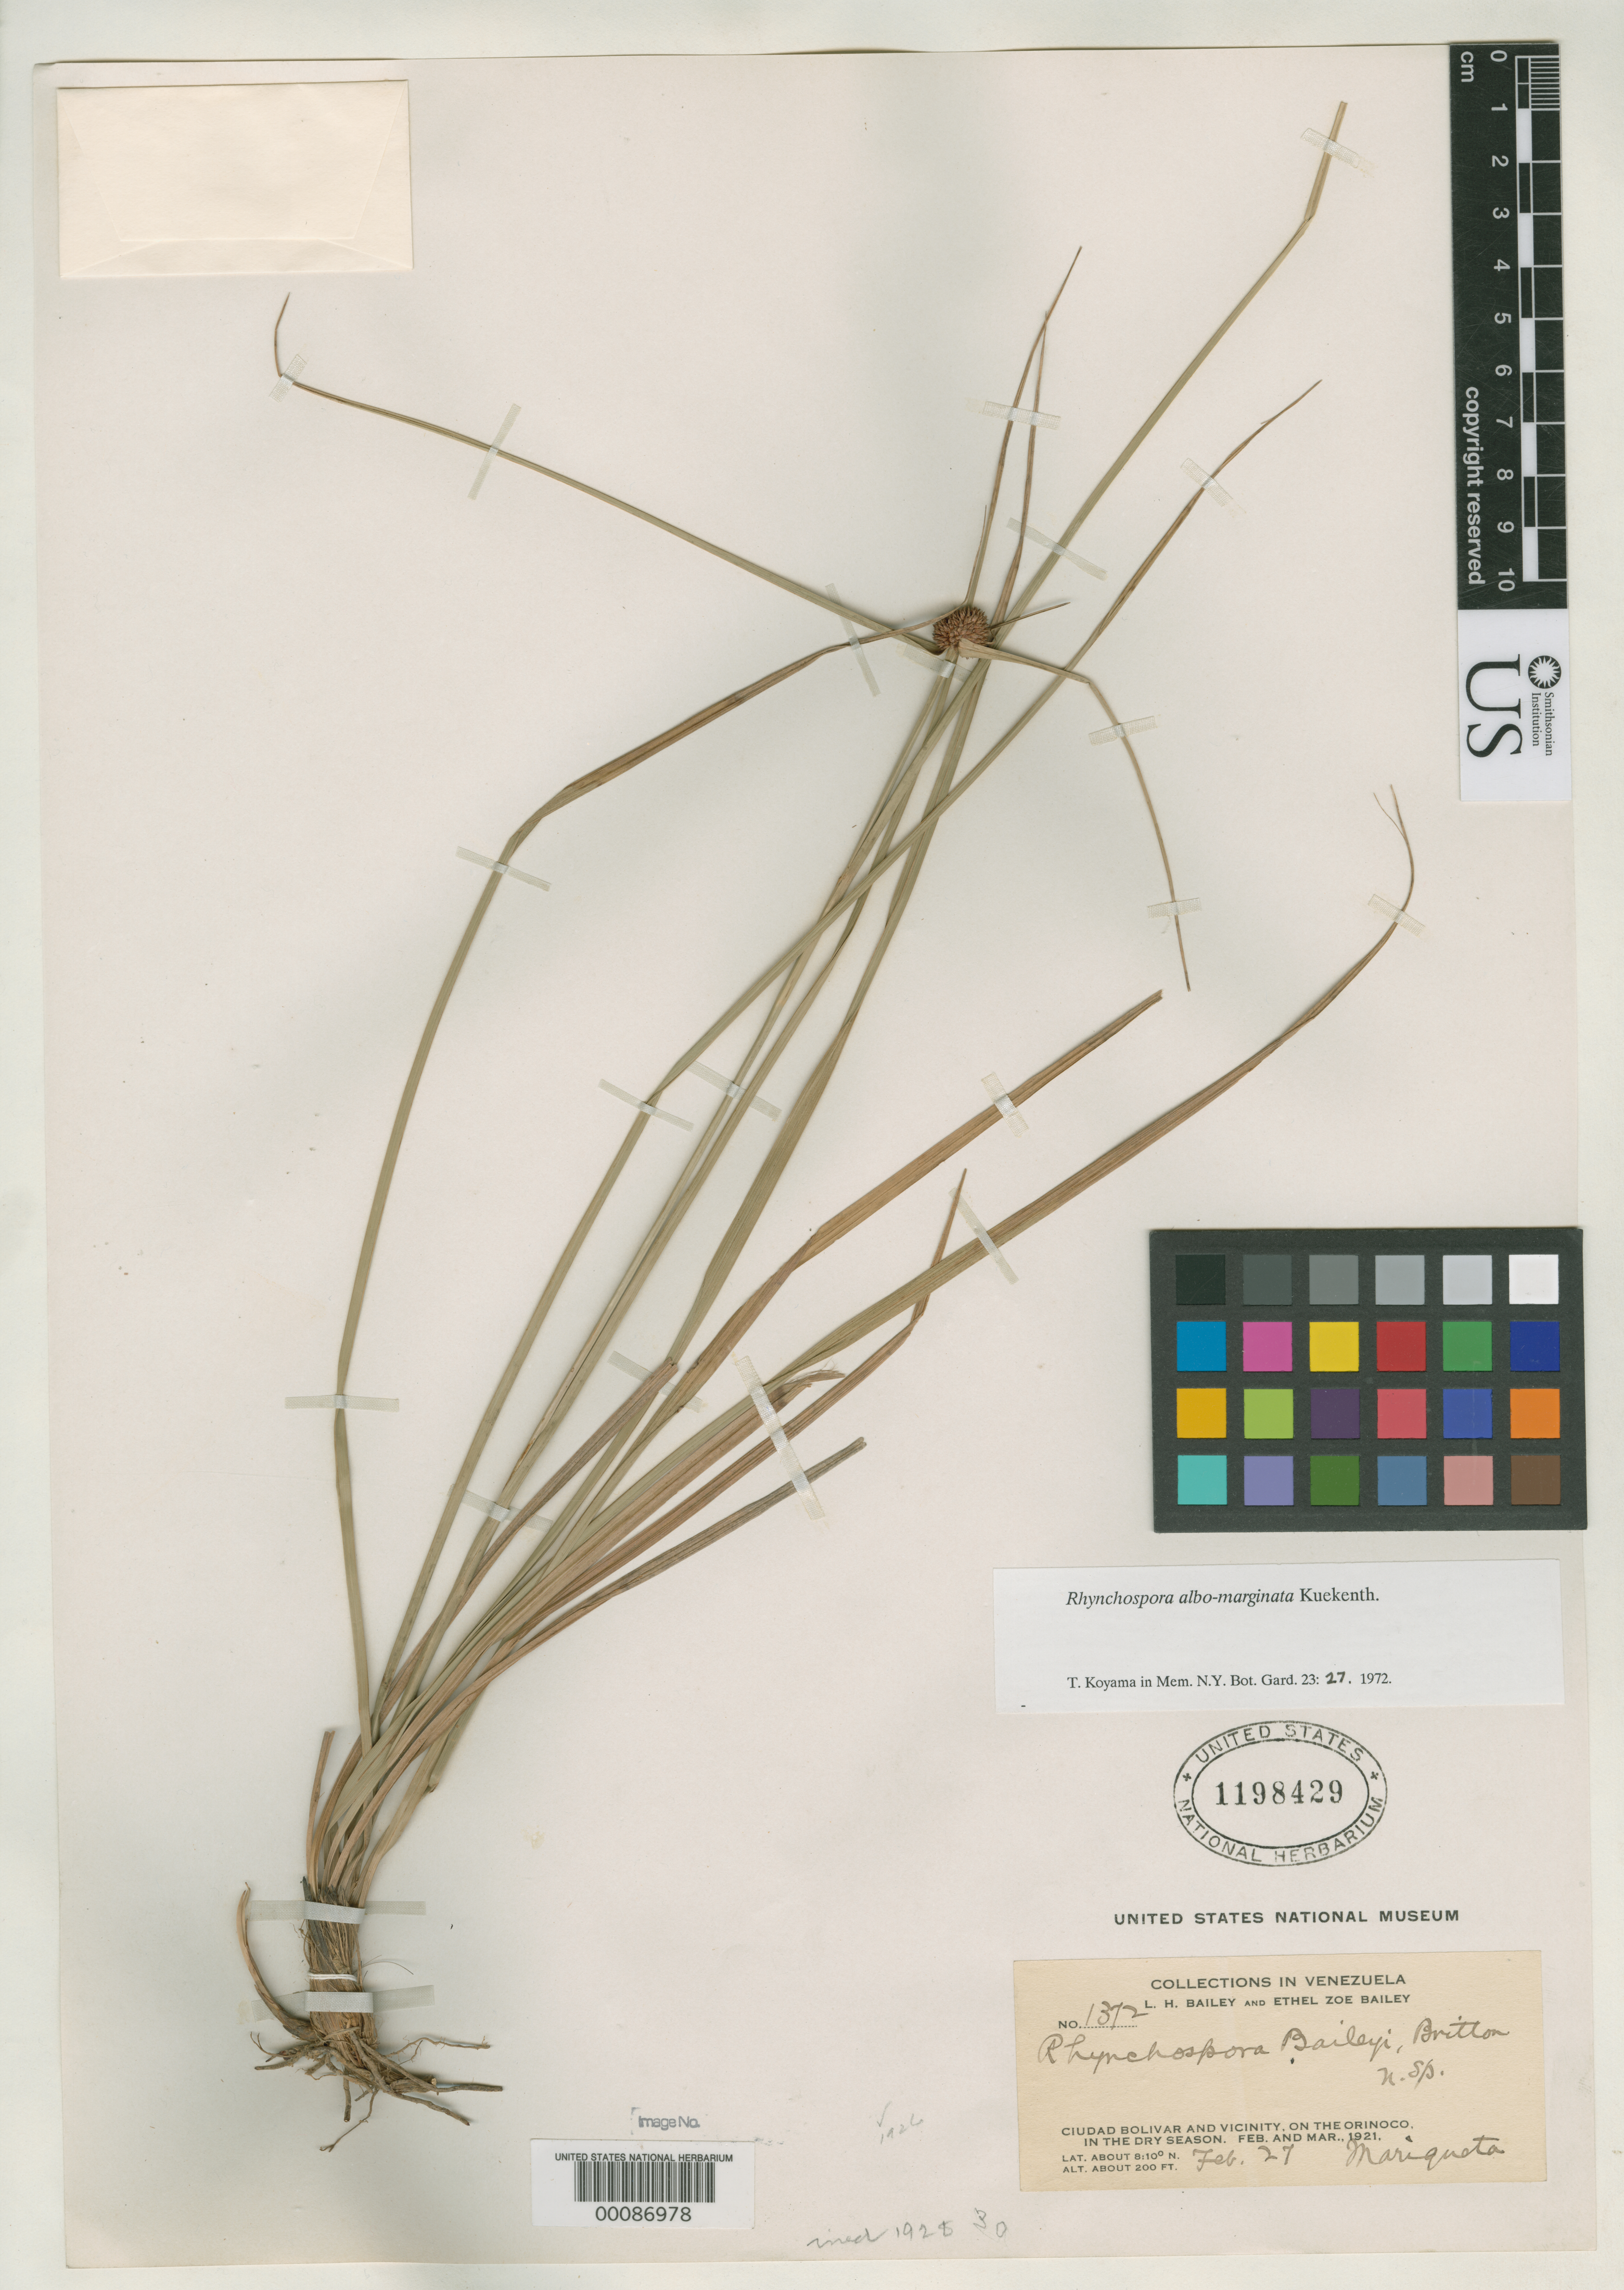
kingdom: Plantae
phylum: Tracheophyta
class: Liliopsida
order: Poales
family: Cyperaceae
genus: Rhynchospora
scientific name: Rhynchospora baileyi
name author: Britton in L.H. Bailey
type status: Isotype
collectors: L. H. Bailey & E. Z. Bailey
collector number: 1372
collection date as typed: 27 Feb 1921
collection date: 1921-02-27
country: Venezuela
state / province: Bolivar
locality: Orinoco.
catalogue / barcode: US 1198429